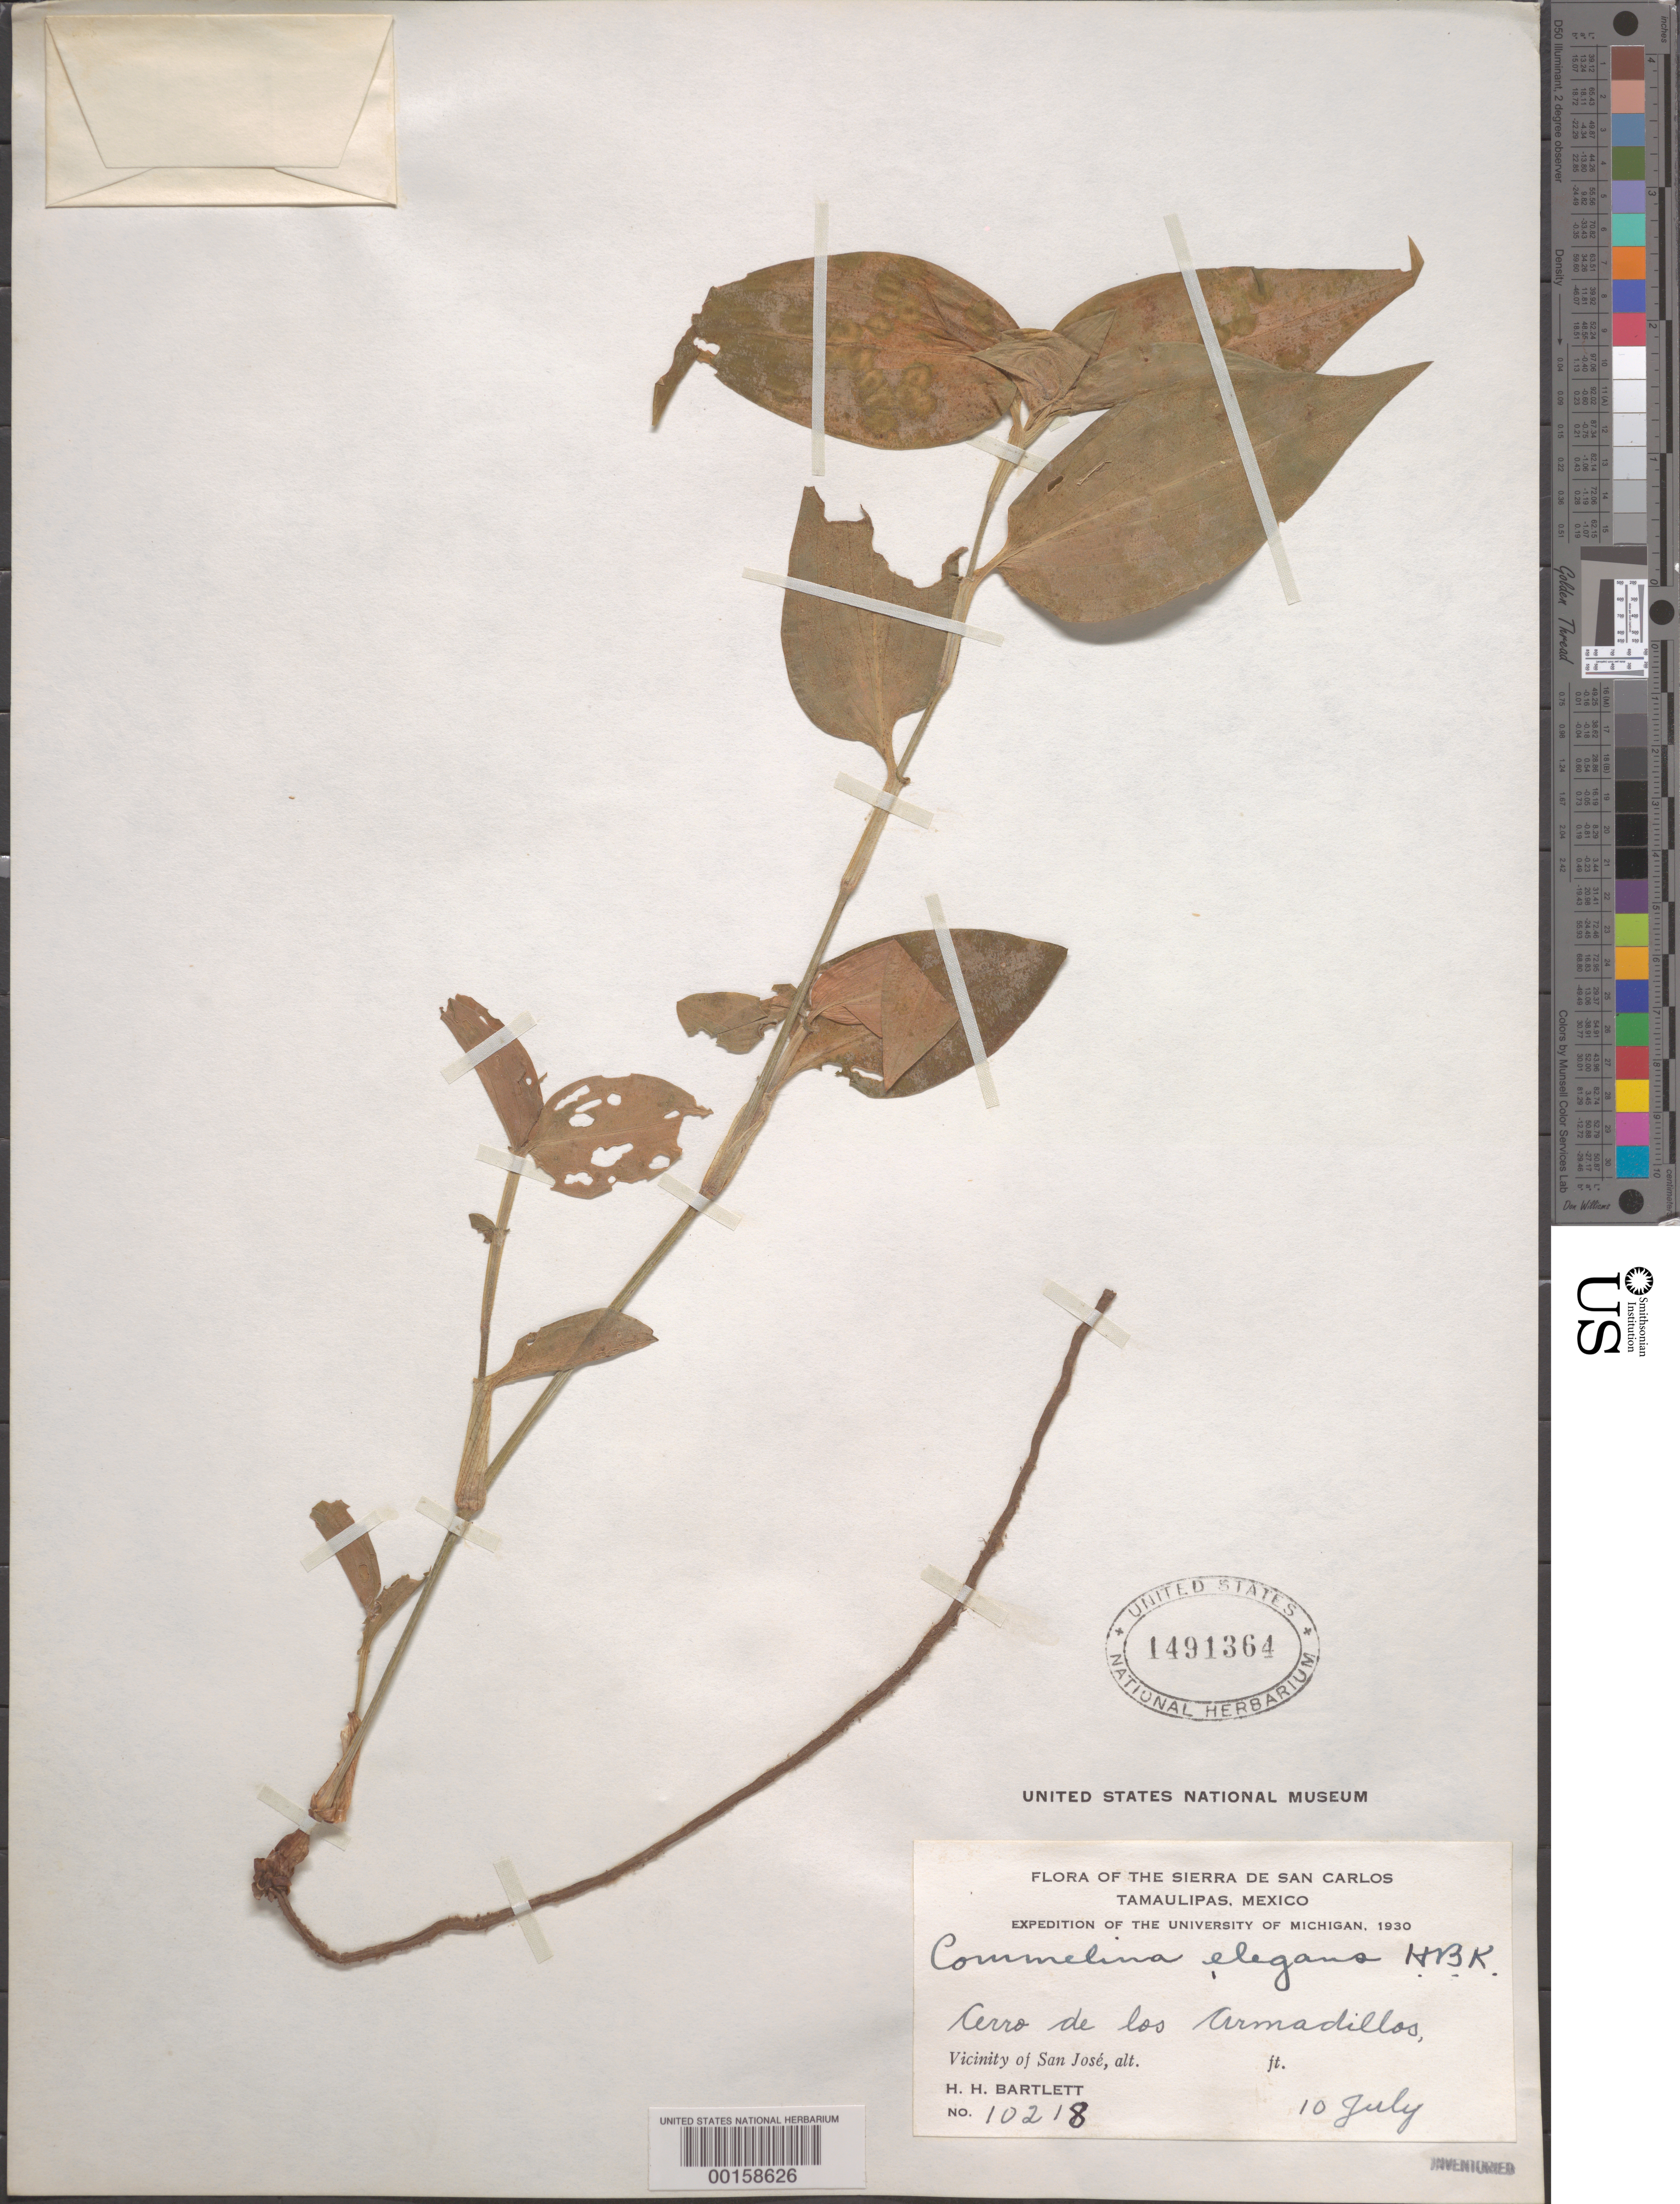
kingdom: Plantae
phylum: Tracheophyta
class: Liliopsida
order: Commelinales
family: Commelinaceae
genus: Commelina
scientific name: Commelina erecta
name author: L.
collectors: H. H. Bartlett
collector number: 10218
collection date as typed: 10 Jul 1930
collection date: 1930-07-10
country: Mexico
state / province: Tamaulipas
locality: Cerro de los armadillos; sierra de san carlos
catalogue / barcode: US 1491364